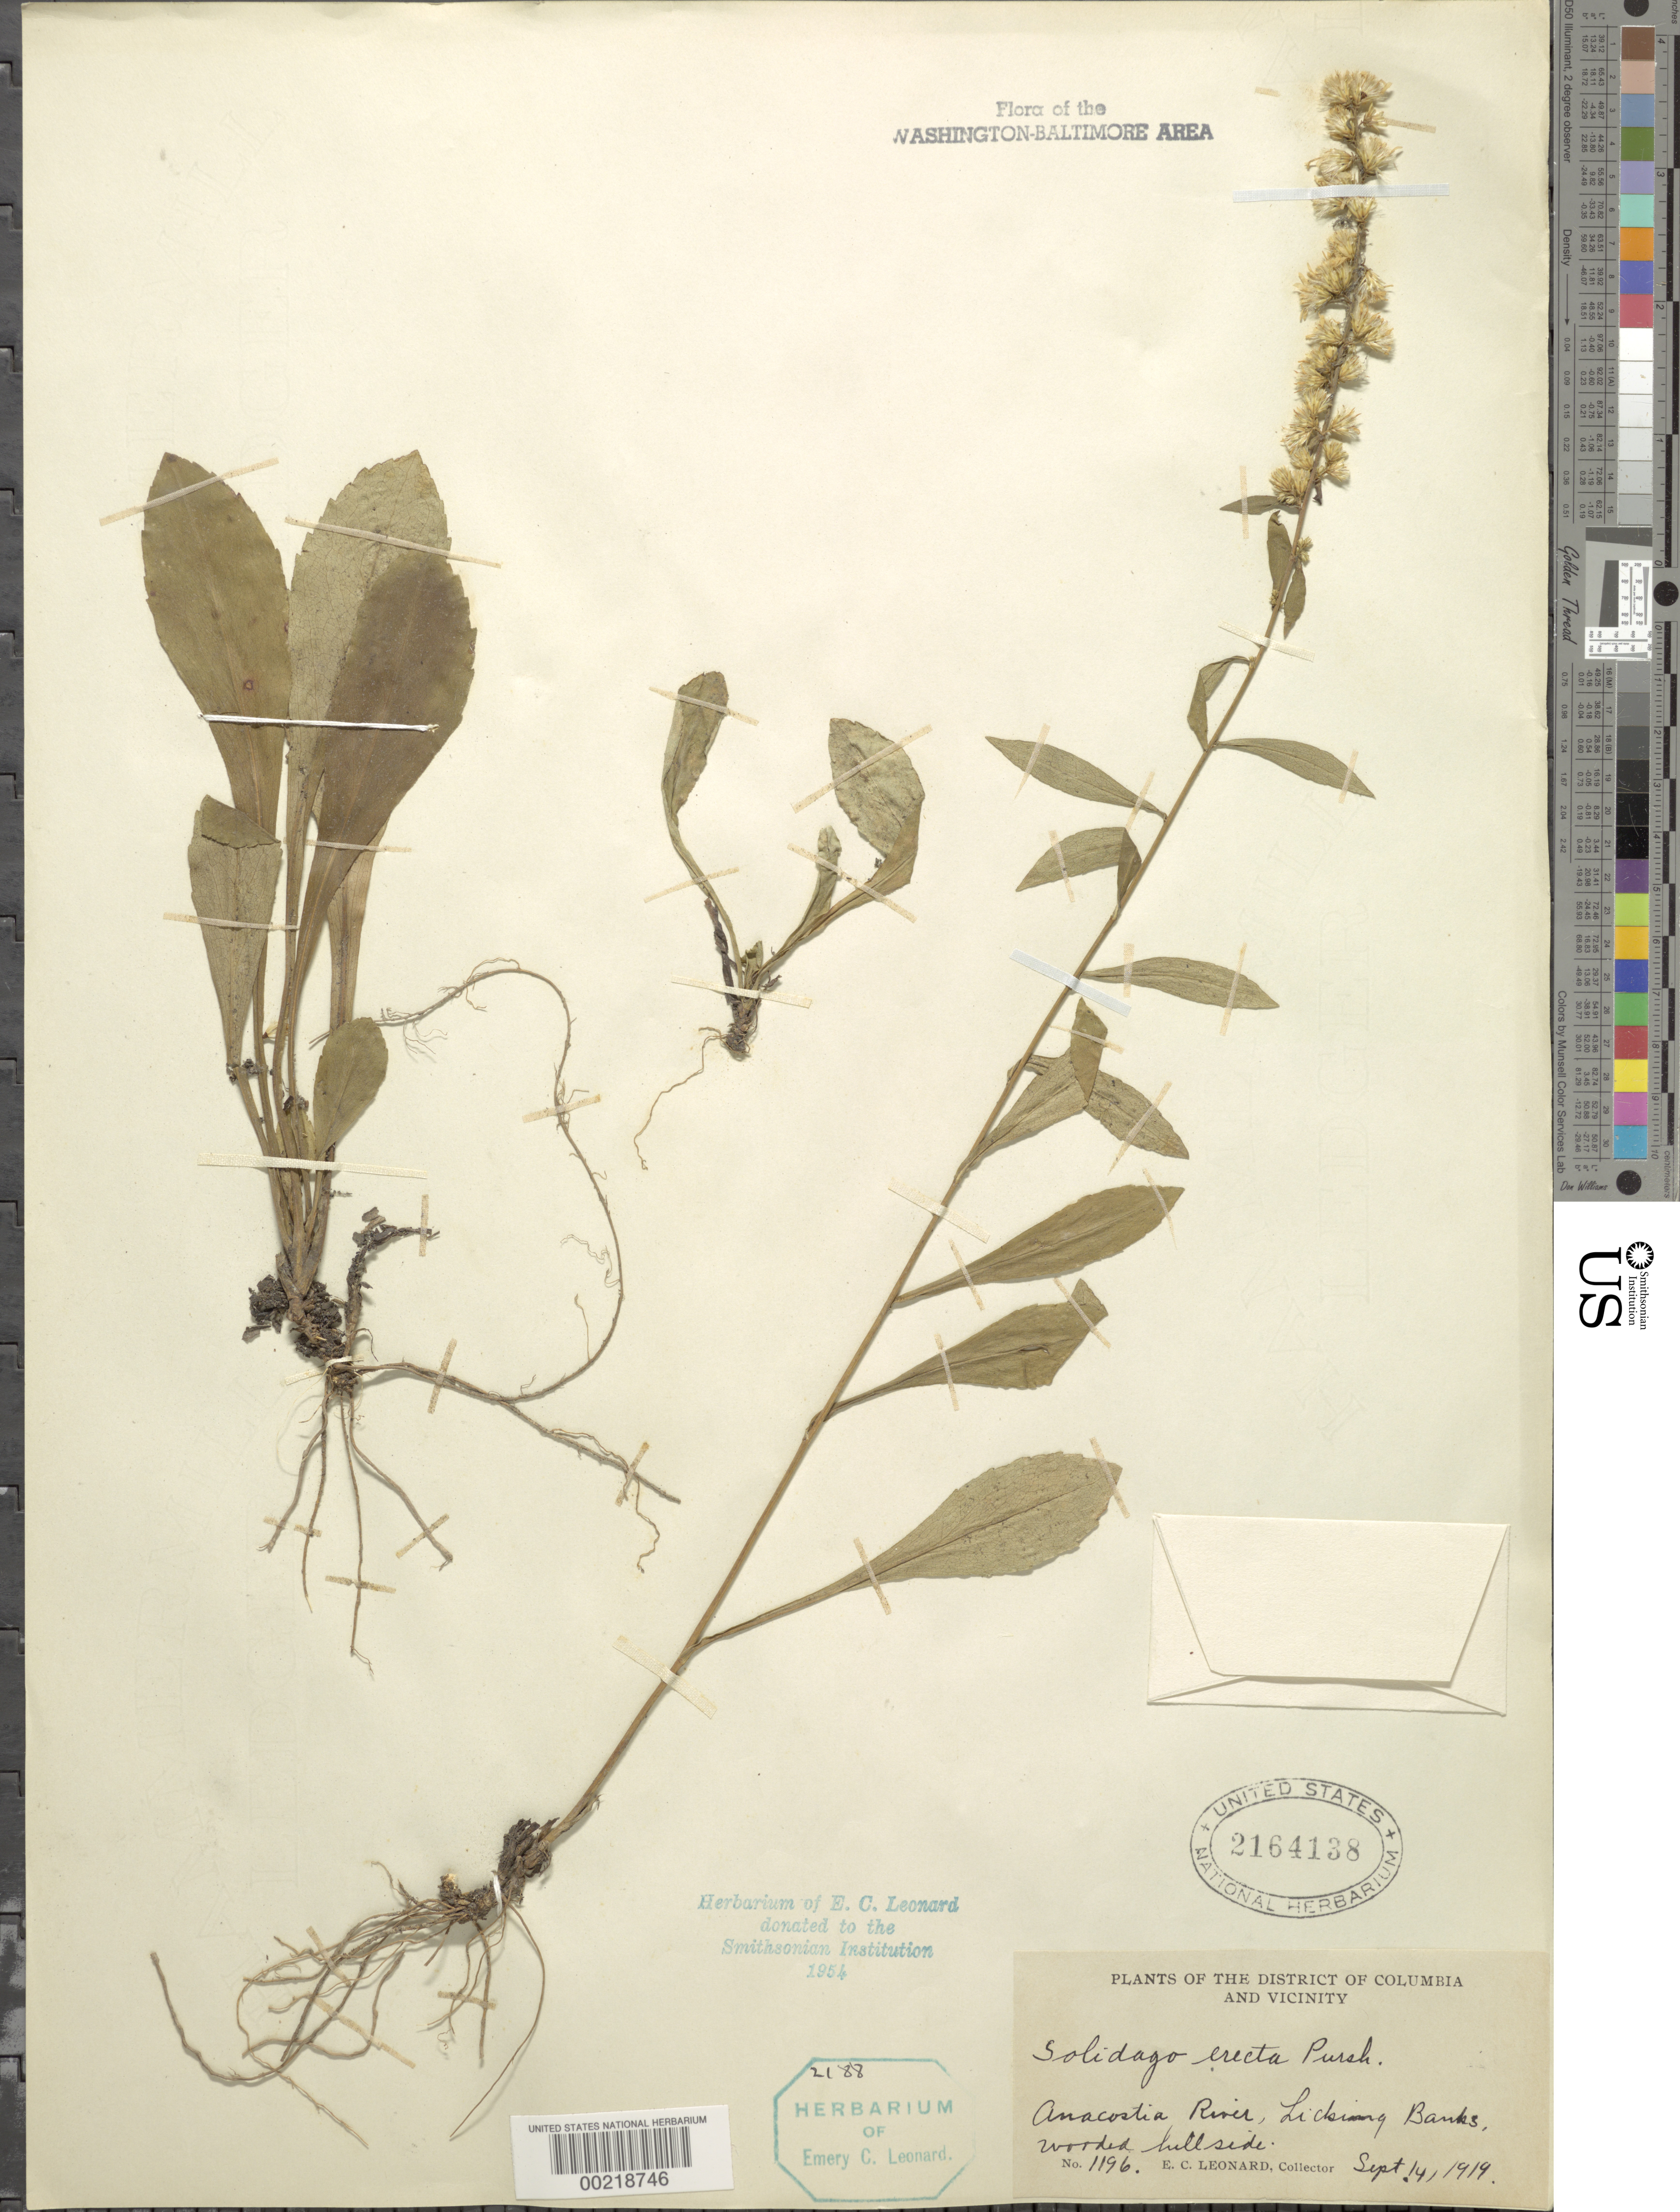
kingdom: Plantae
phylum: Tracheophyta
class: Magnoliopsida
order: Asterales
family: Asteraceae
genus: Solidago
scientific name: Solidago erecta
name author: Pursh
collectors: E. C. Leonard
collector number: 1196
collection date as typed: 14 Sep 1919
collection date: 1919-09-14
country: United States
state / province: District of Columbia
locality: Anacostia River, Licking Banks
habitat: Wooded hillside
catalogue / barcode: US 2164138